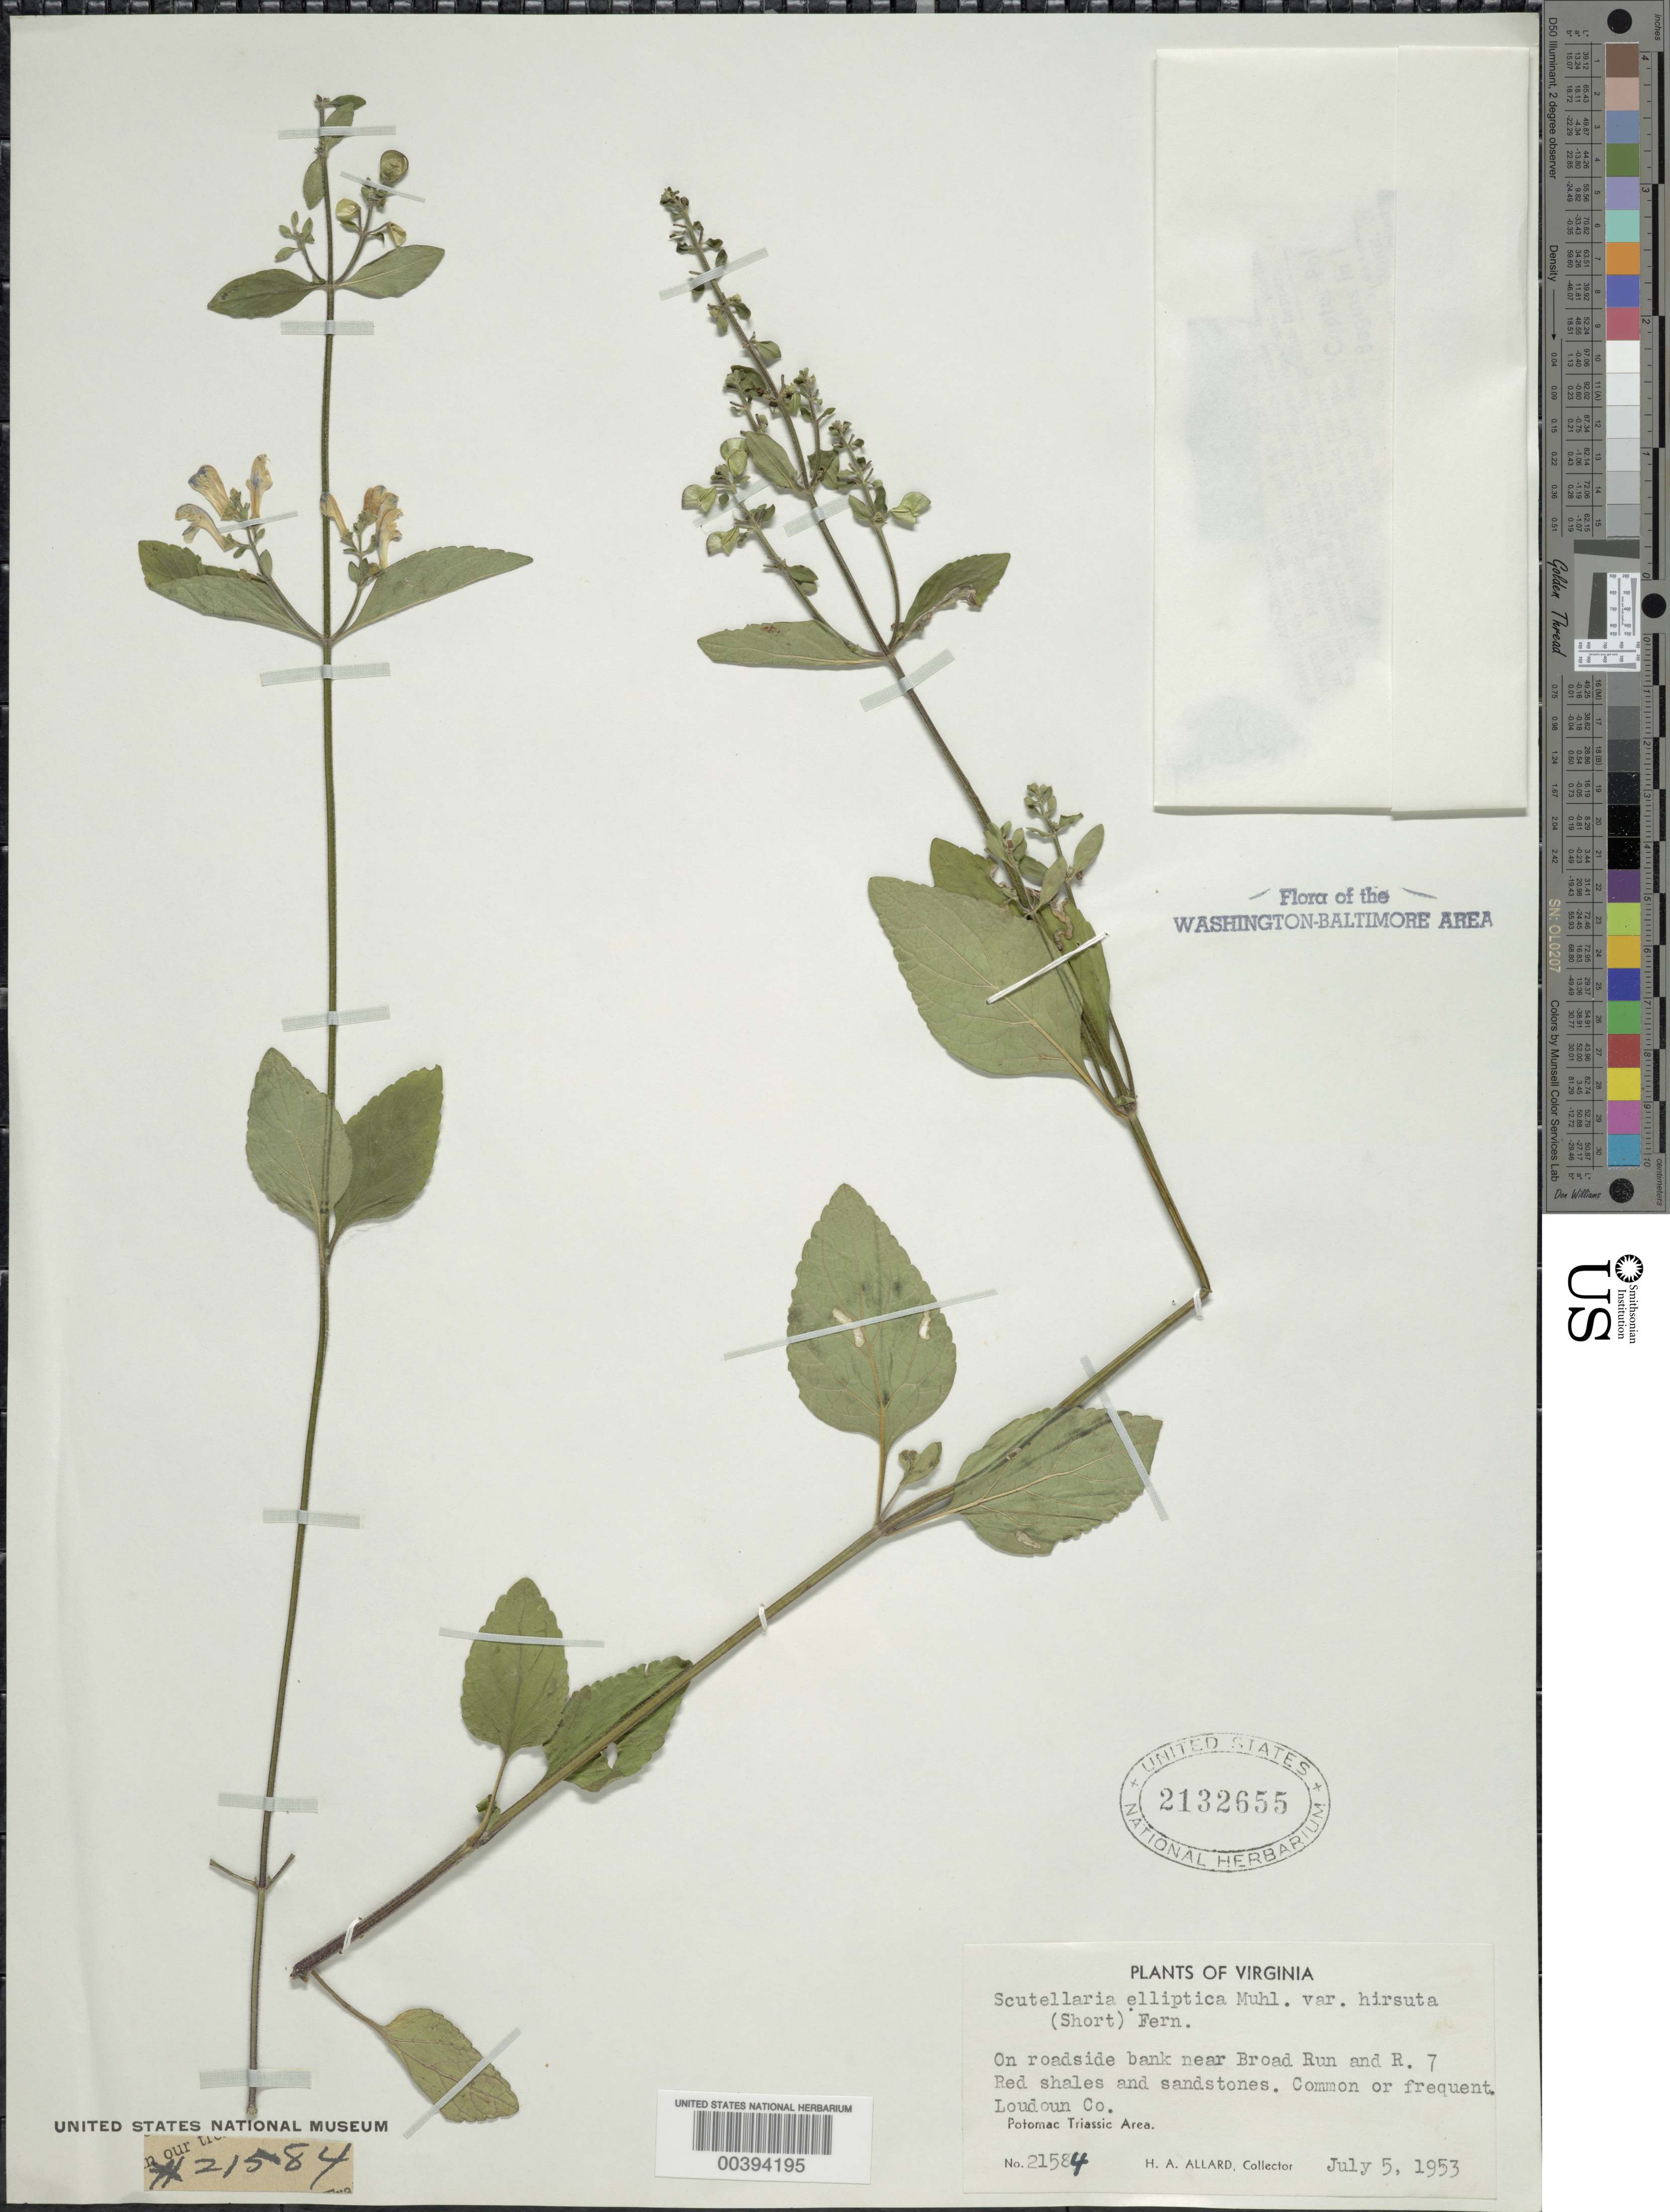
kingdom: Plantae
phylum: Tracheophyta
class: Magnoliopsida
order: Lamiales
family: Lamiaceae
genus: Scutellaria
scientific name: Scutellaria elliptica var. hirsuta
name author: (A. Gray) Fernald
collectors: H. A. Allard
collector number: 21584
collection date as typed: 05 Jul 1953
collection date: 1953-07-05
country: United States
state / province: Virginia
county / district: Loudoun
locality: Near Broad Run and Route 7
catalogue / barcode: US 2132655